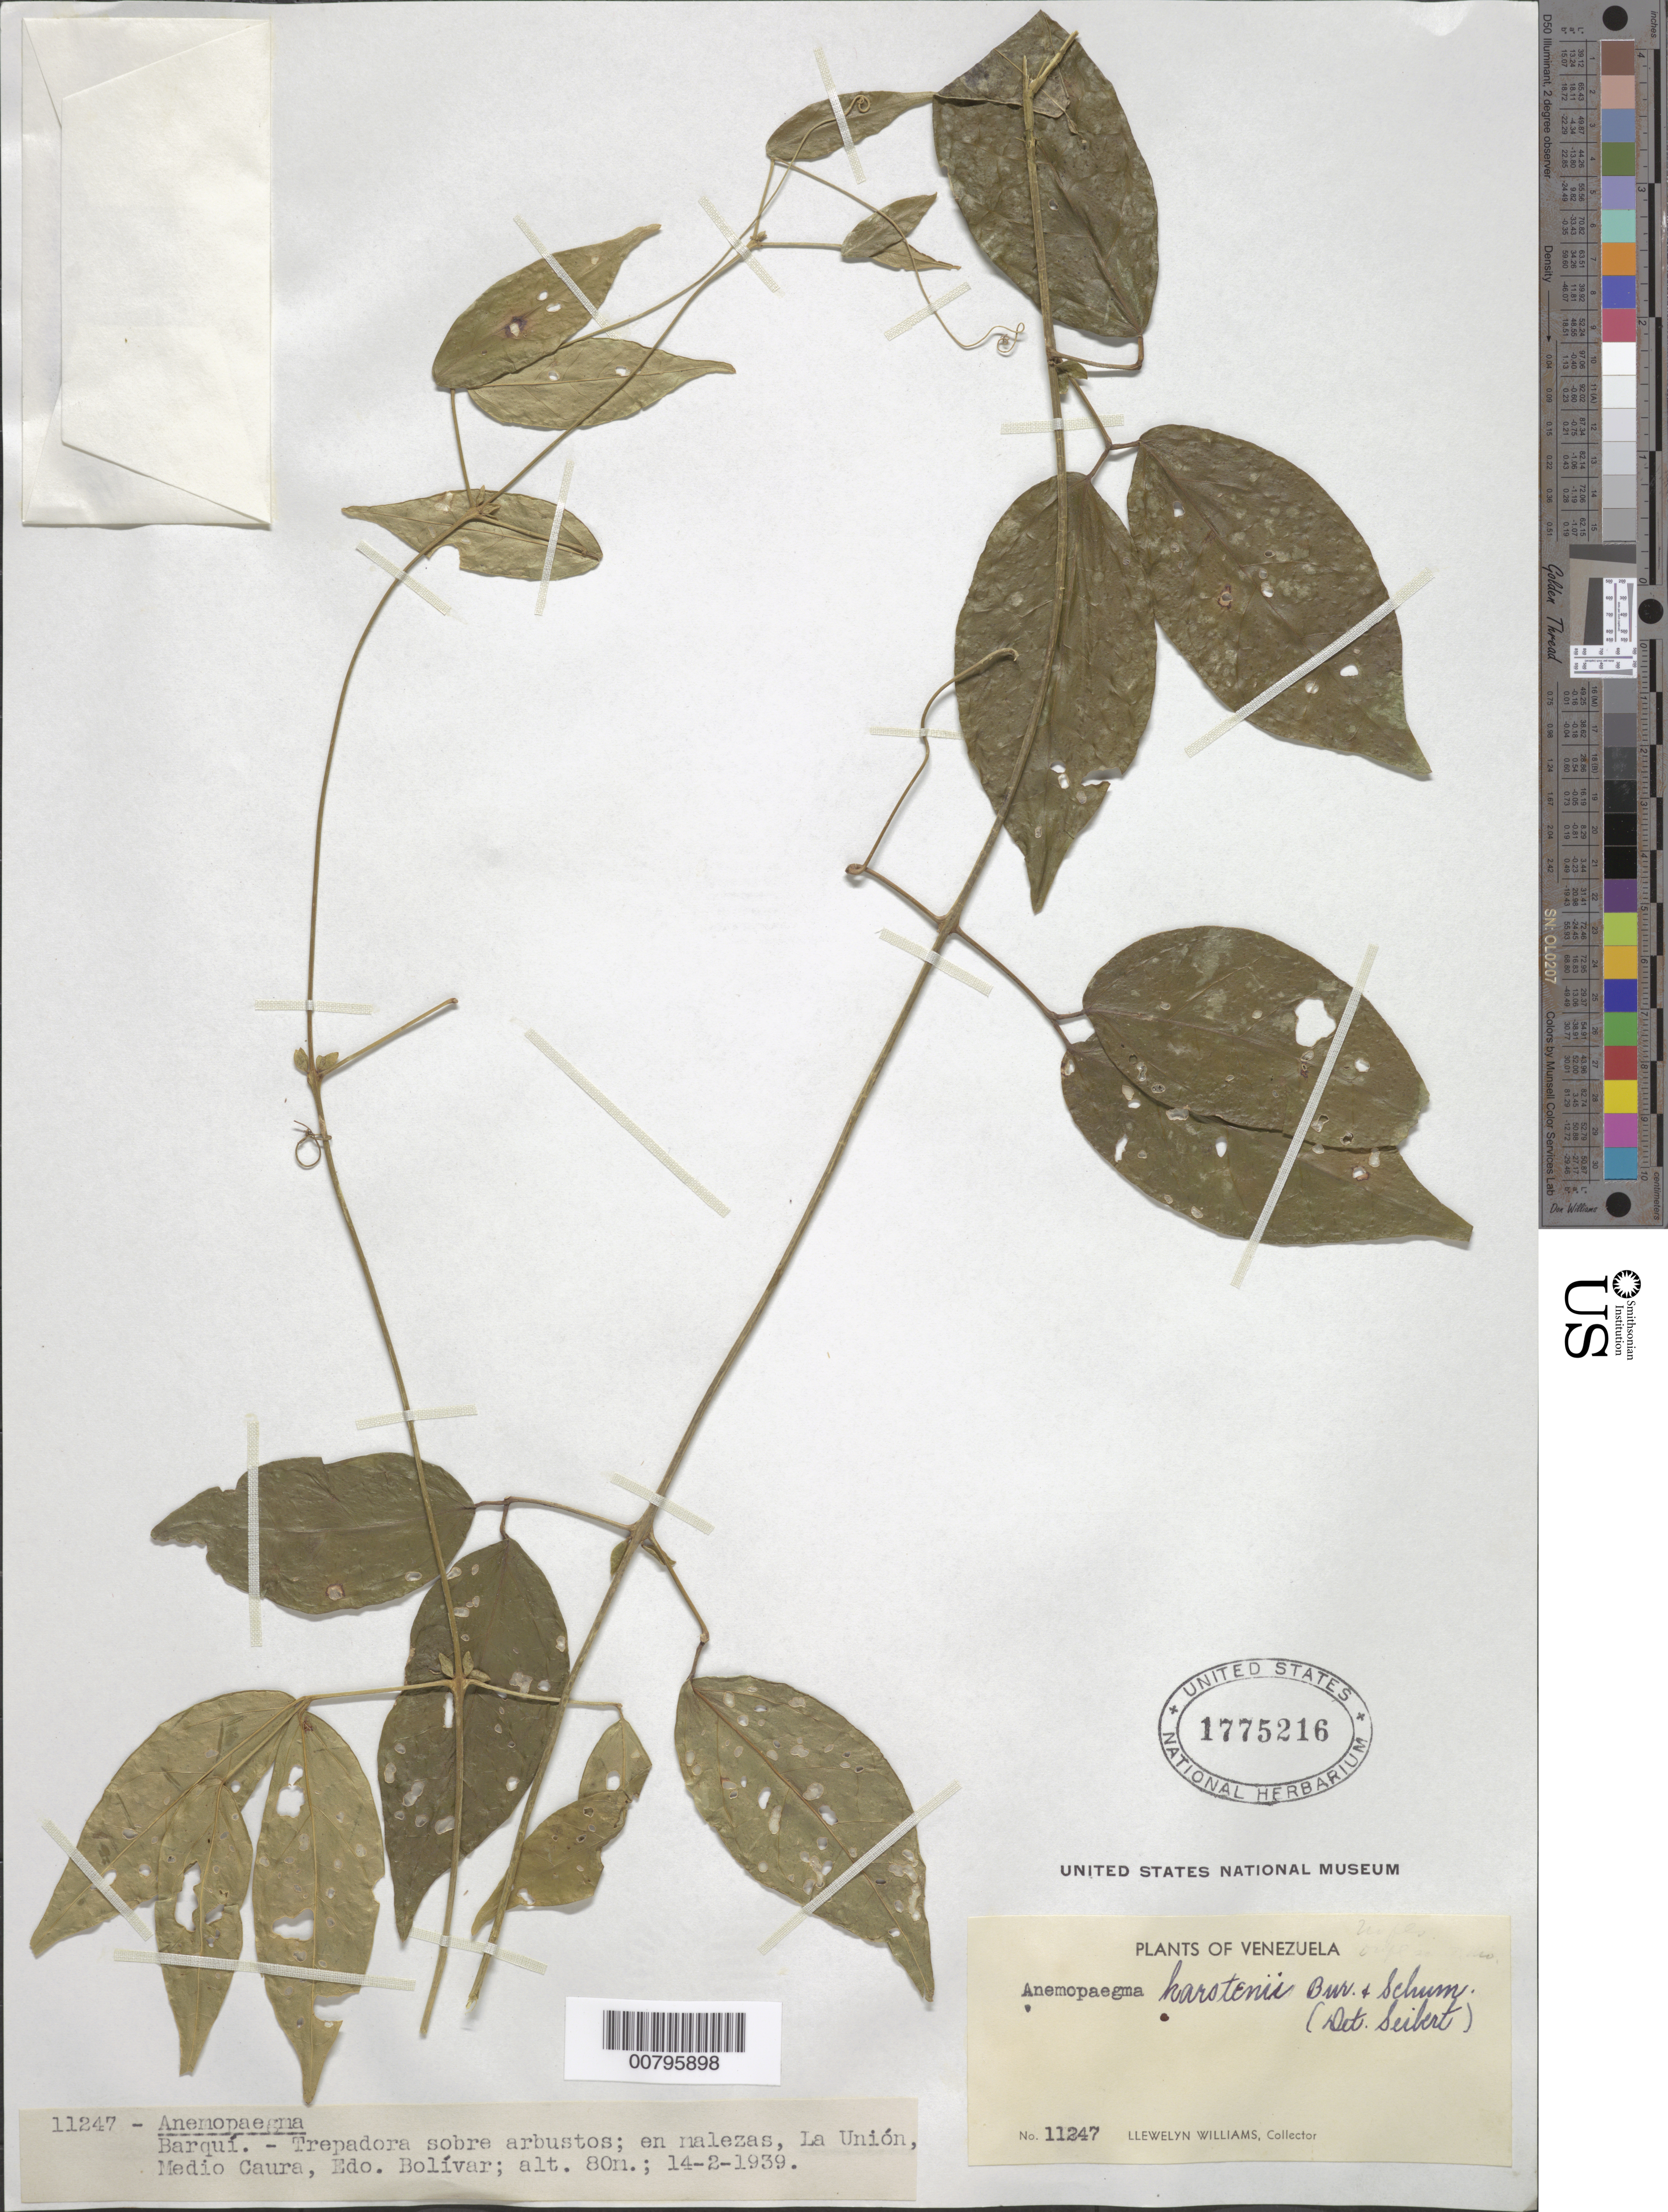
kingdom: Plantae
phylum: Tracheophyta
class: Magnoliopsida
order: Lamiales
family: Bignoniaceae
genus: Anemopaegma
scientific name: Anemopaegma karstenii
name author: Bureau & K. Schum.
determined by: Seibert, R. J.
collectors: Ll. Williams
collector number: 11247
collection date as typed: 14-Feb-39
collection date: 1939-02-14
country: Venezuela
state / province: Bolívar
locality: La Unión, Medio Caura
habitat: Among weeds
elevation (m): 80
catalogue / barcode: US 1775216